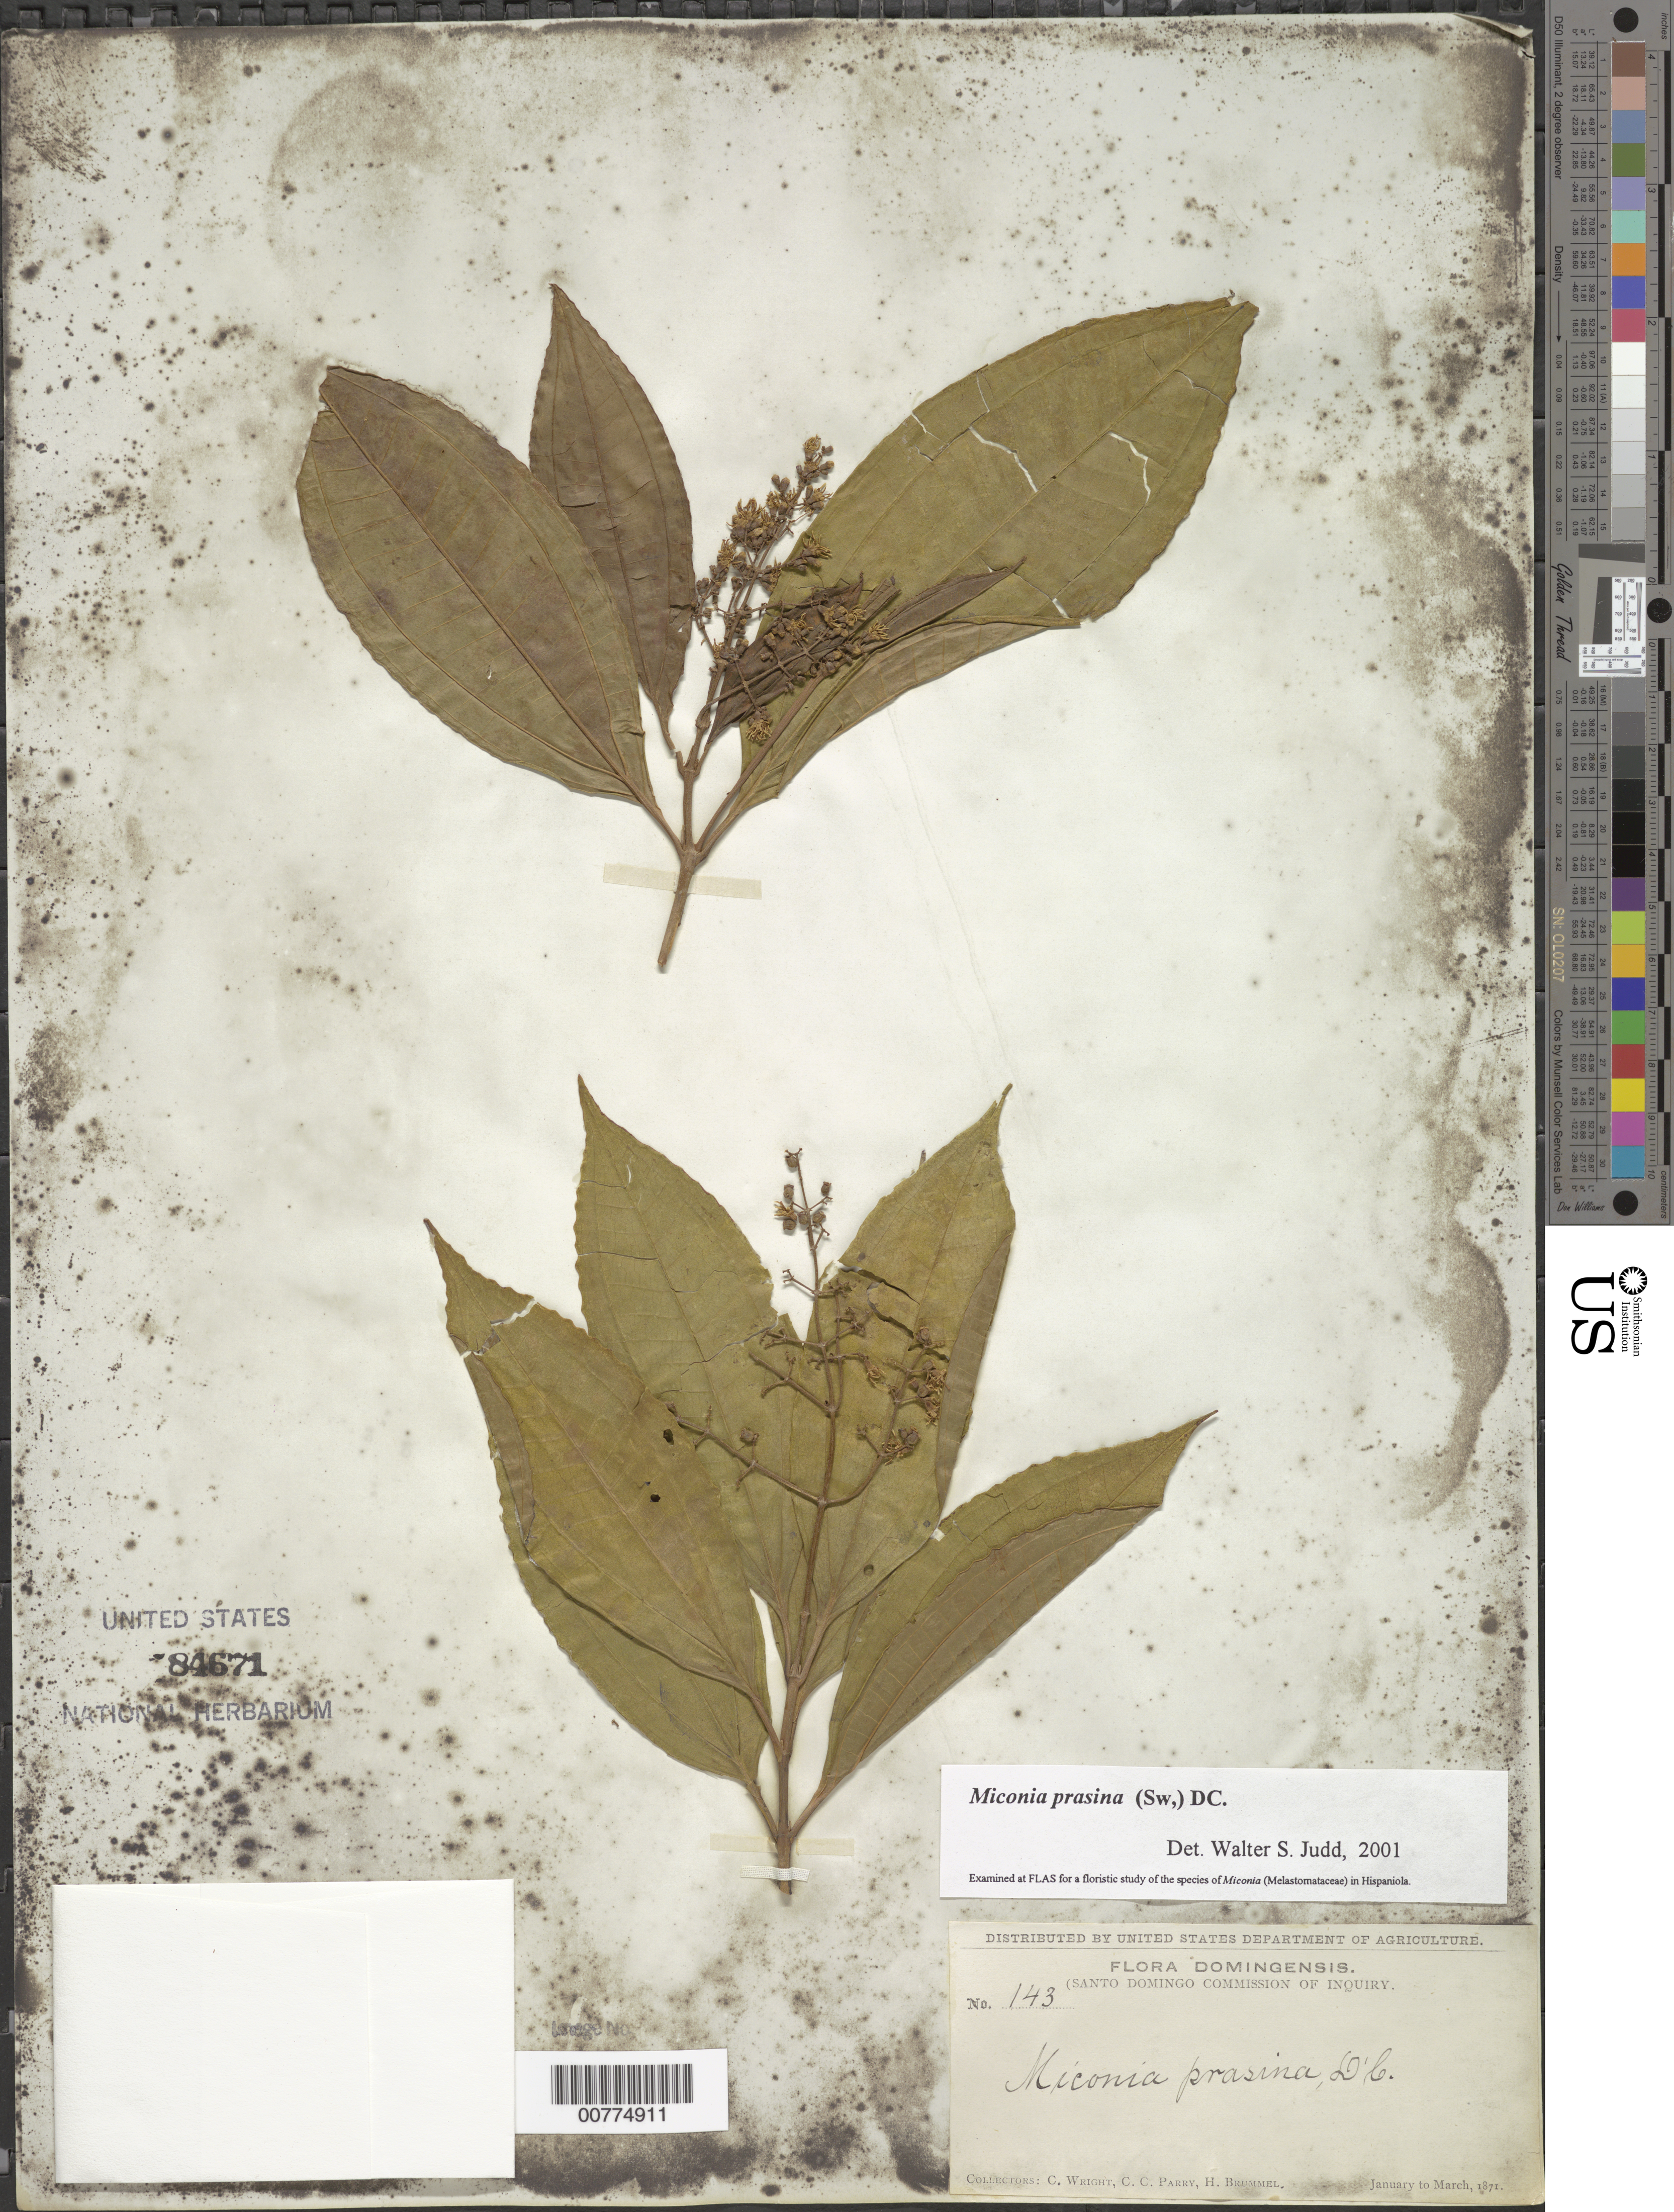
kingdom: Plantae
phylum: Tracheophyta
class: Magnoliopsida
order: Myrtales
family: Melastomataceae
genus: Miconia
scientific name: Miconia prasina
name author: (Sw.) DC.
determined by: Judd, Walter S.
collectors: C. Wright, C. C. Parry & H. Brummel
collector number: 143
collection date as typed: Jan 1871 to -- Mar 1871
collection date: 1871-01/1871-03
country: Dominican Republic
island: Hispaniola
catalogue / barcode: US 84671